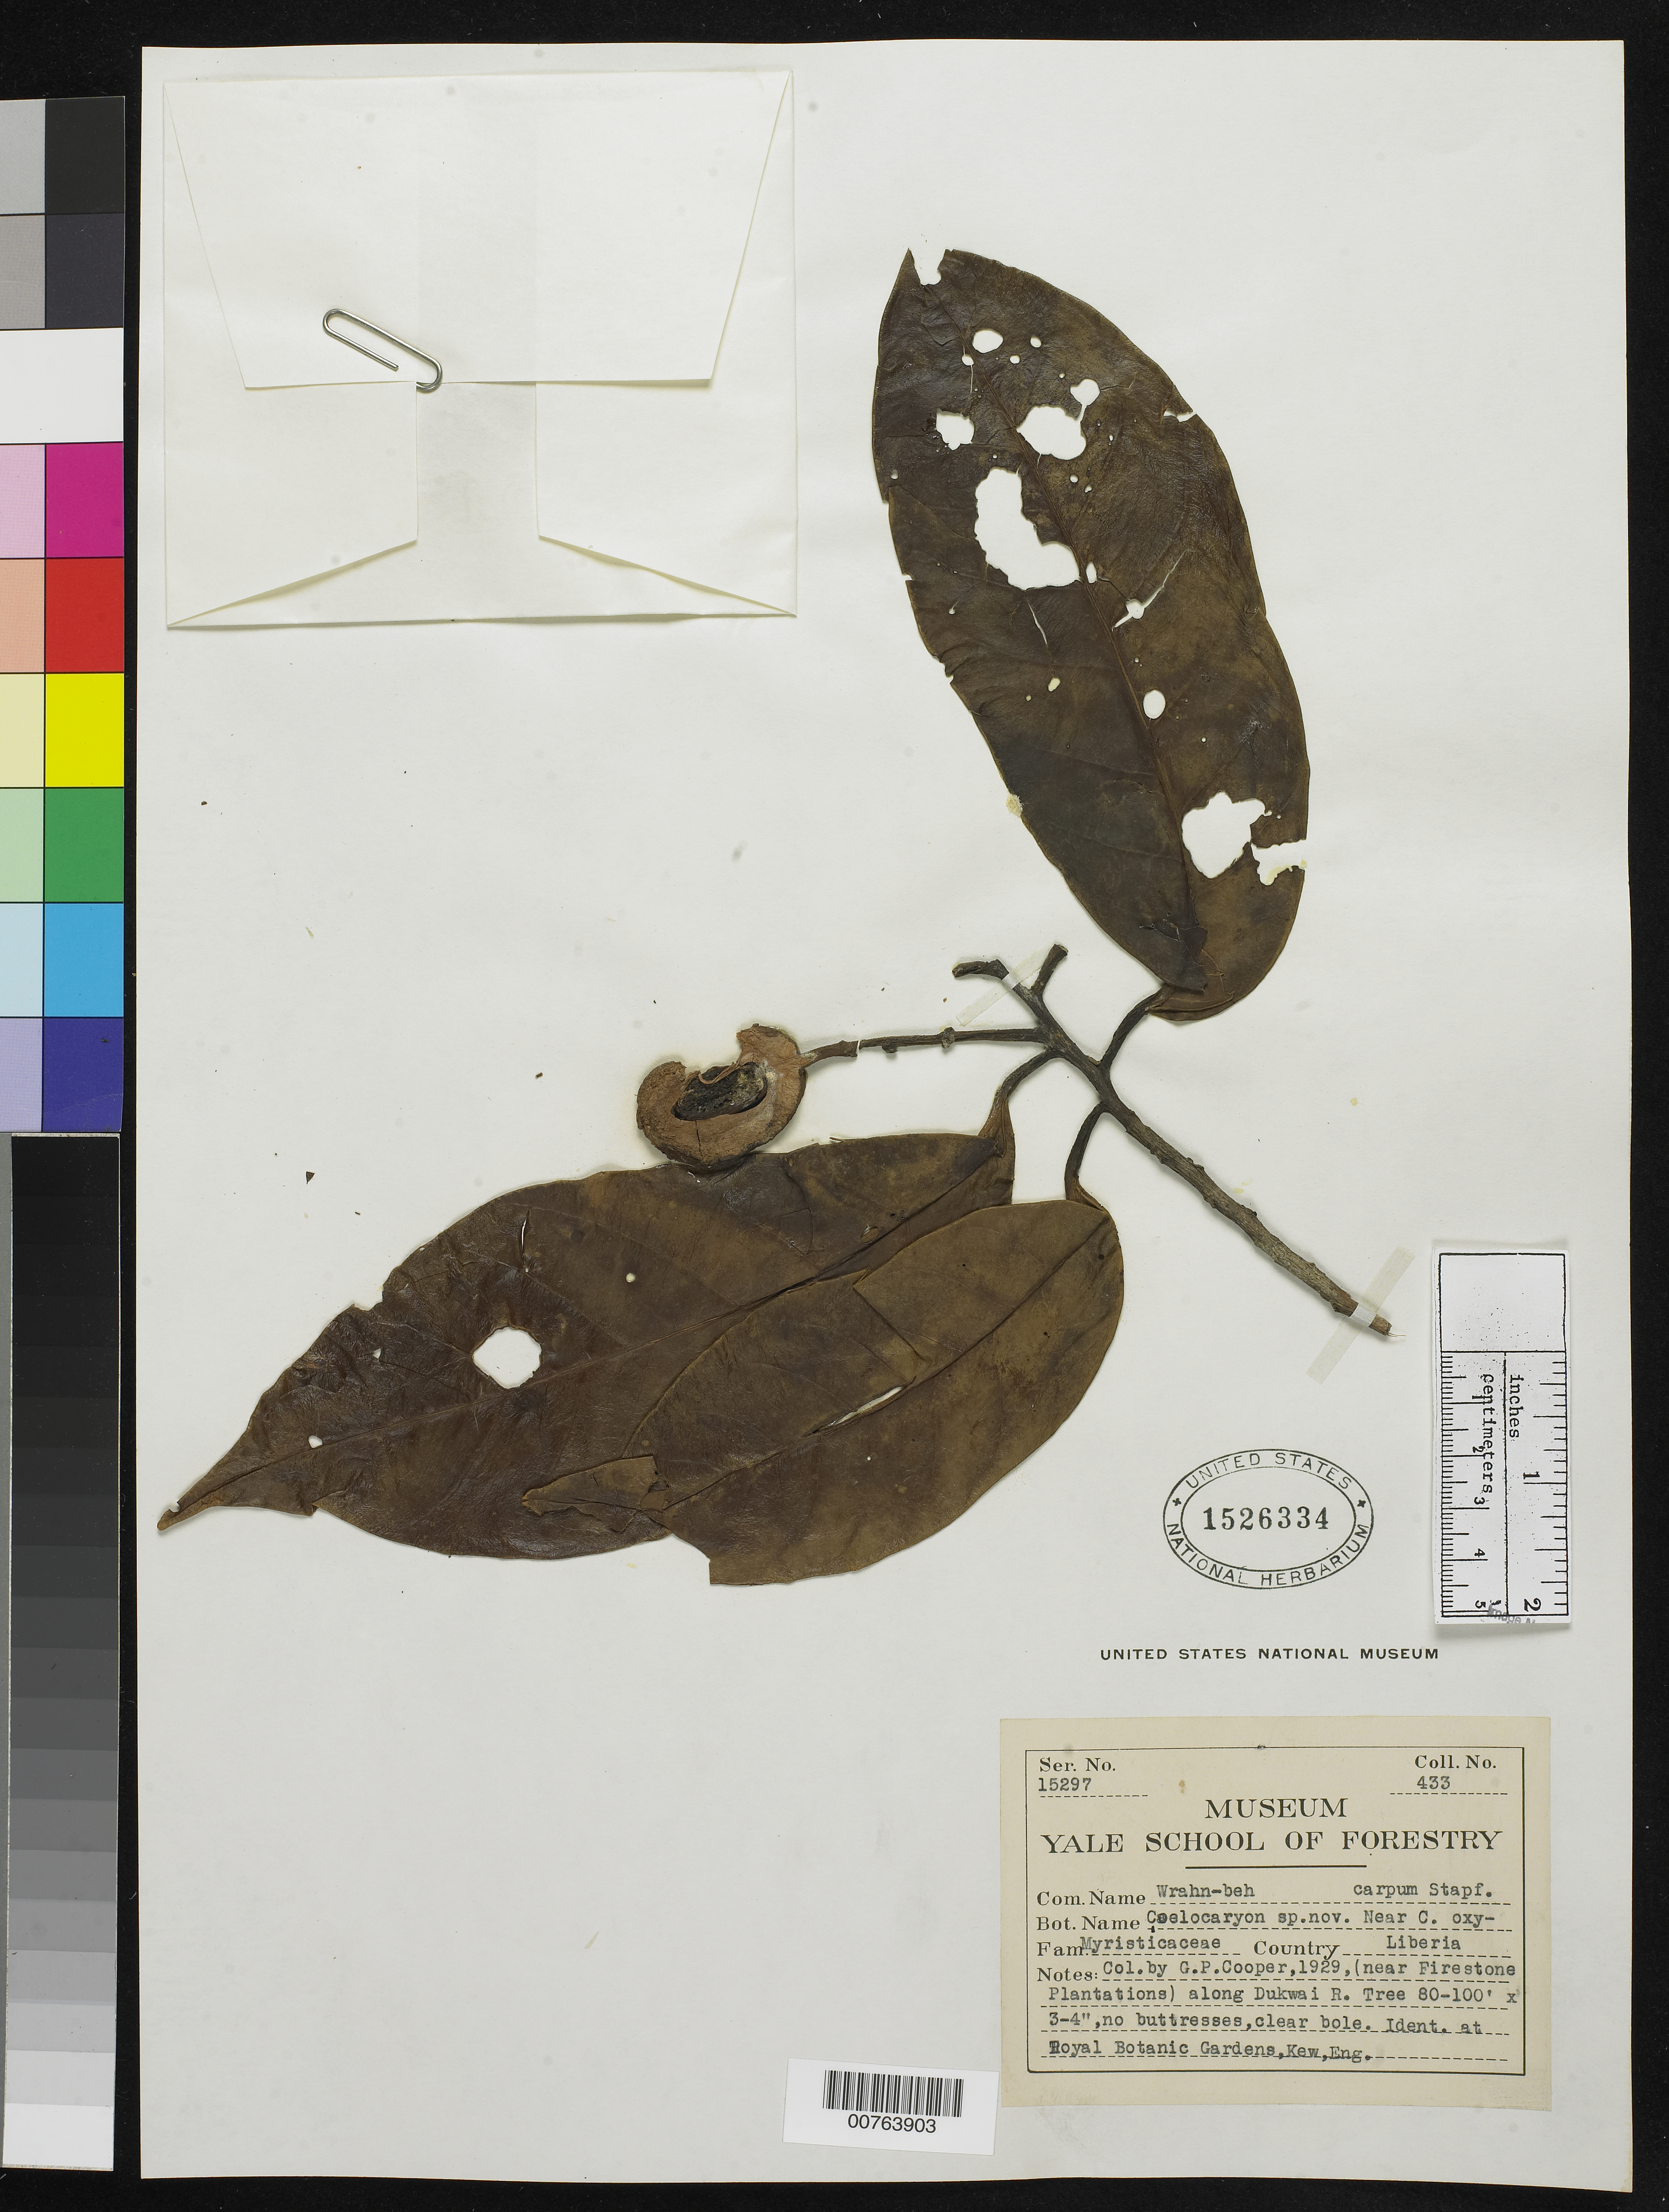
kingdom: Plantae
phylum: Tracheophyta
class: Magnoliopsida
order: Magnoliales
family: Myristicaceae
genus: Coelocaryon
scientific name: Coelocaryon oxycarpum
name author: Stapf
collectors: G. Cooper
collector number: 433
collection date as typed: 1929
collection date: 1929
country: Liberia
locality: (near Firestone Plantations) along Dukwai River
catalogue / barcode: US 1526334